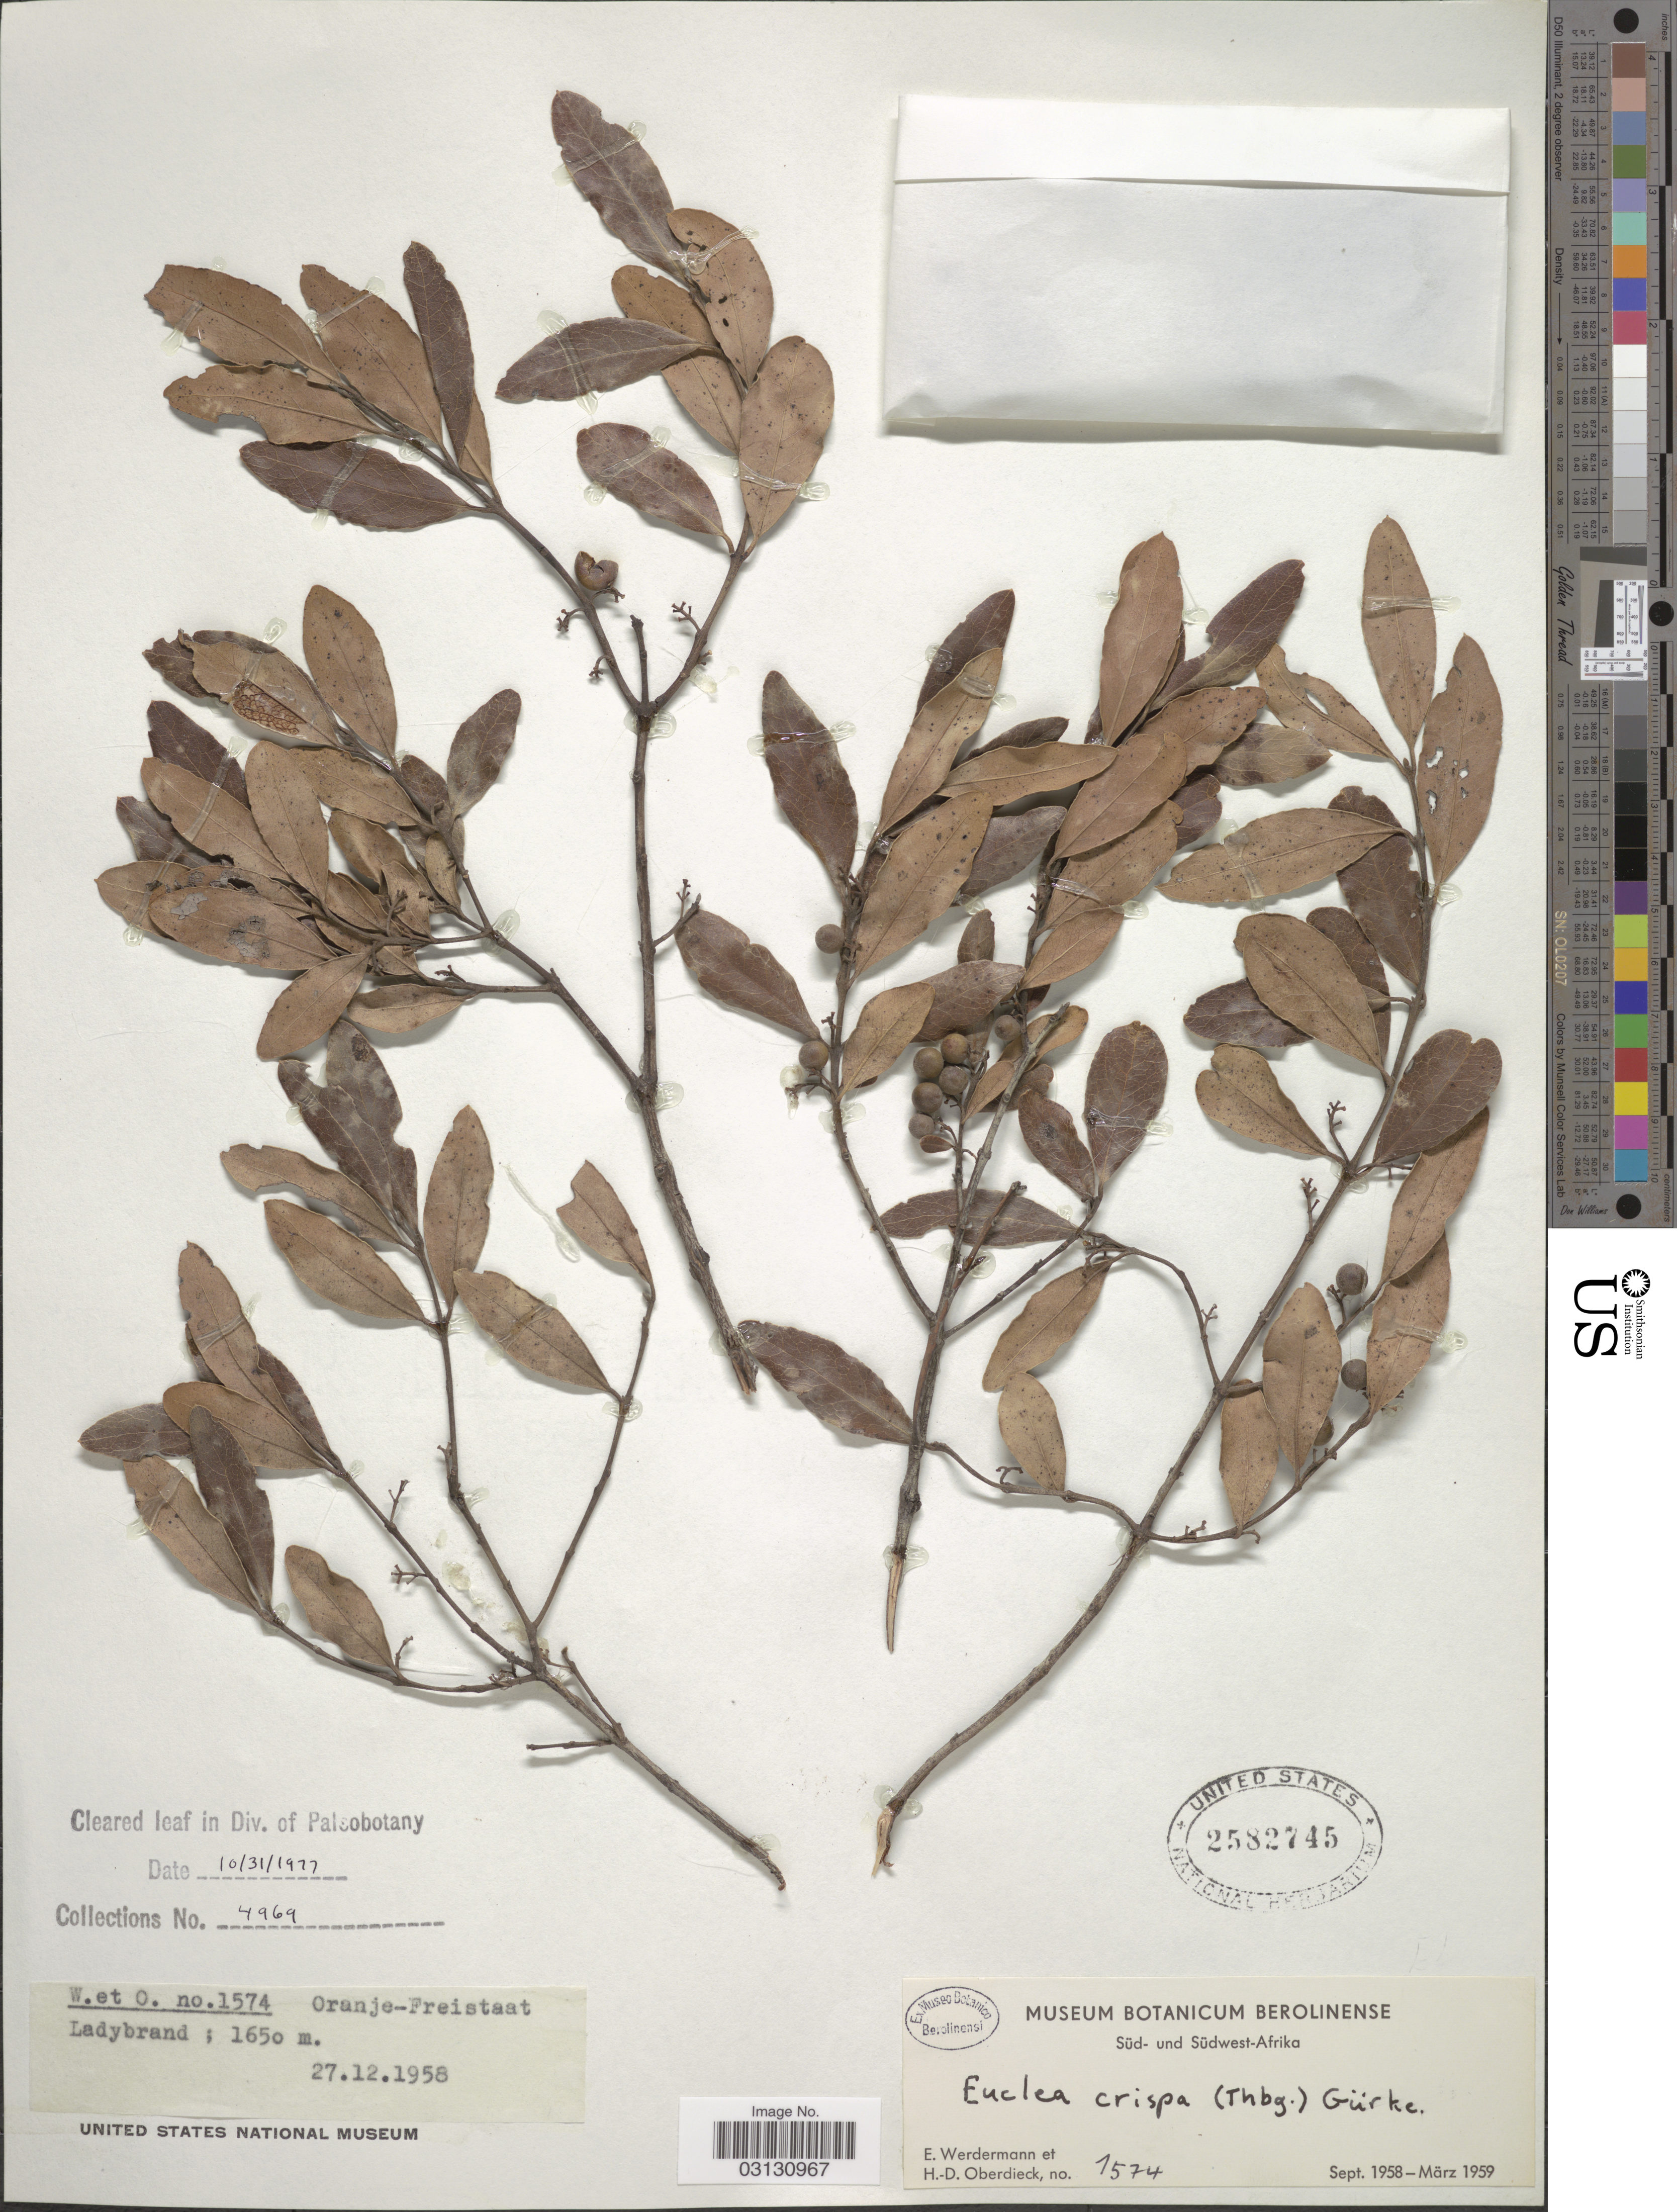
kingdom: Plantae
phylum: Tracheophyta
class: Magnoliopsida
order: Ericales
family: Ebenaceae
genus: Euclea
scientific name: Euclea crispa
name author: (Thunb.) Gürke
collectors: E. Werdermann & H. Oberdieck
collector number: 1574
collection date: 1958-12-27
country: South Africa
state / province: Free State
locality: Oranje-Freistaat, Ladybrand.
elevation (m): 1650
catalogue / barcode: US 2582745